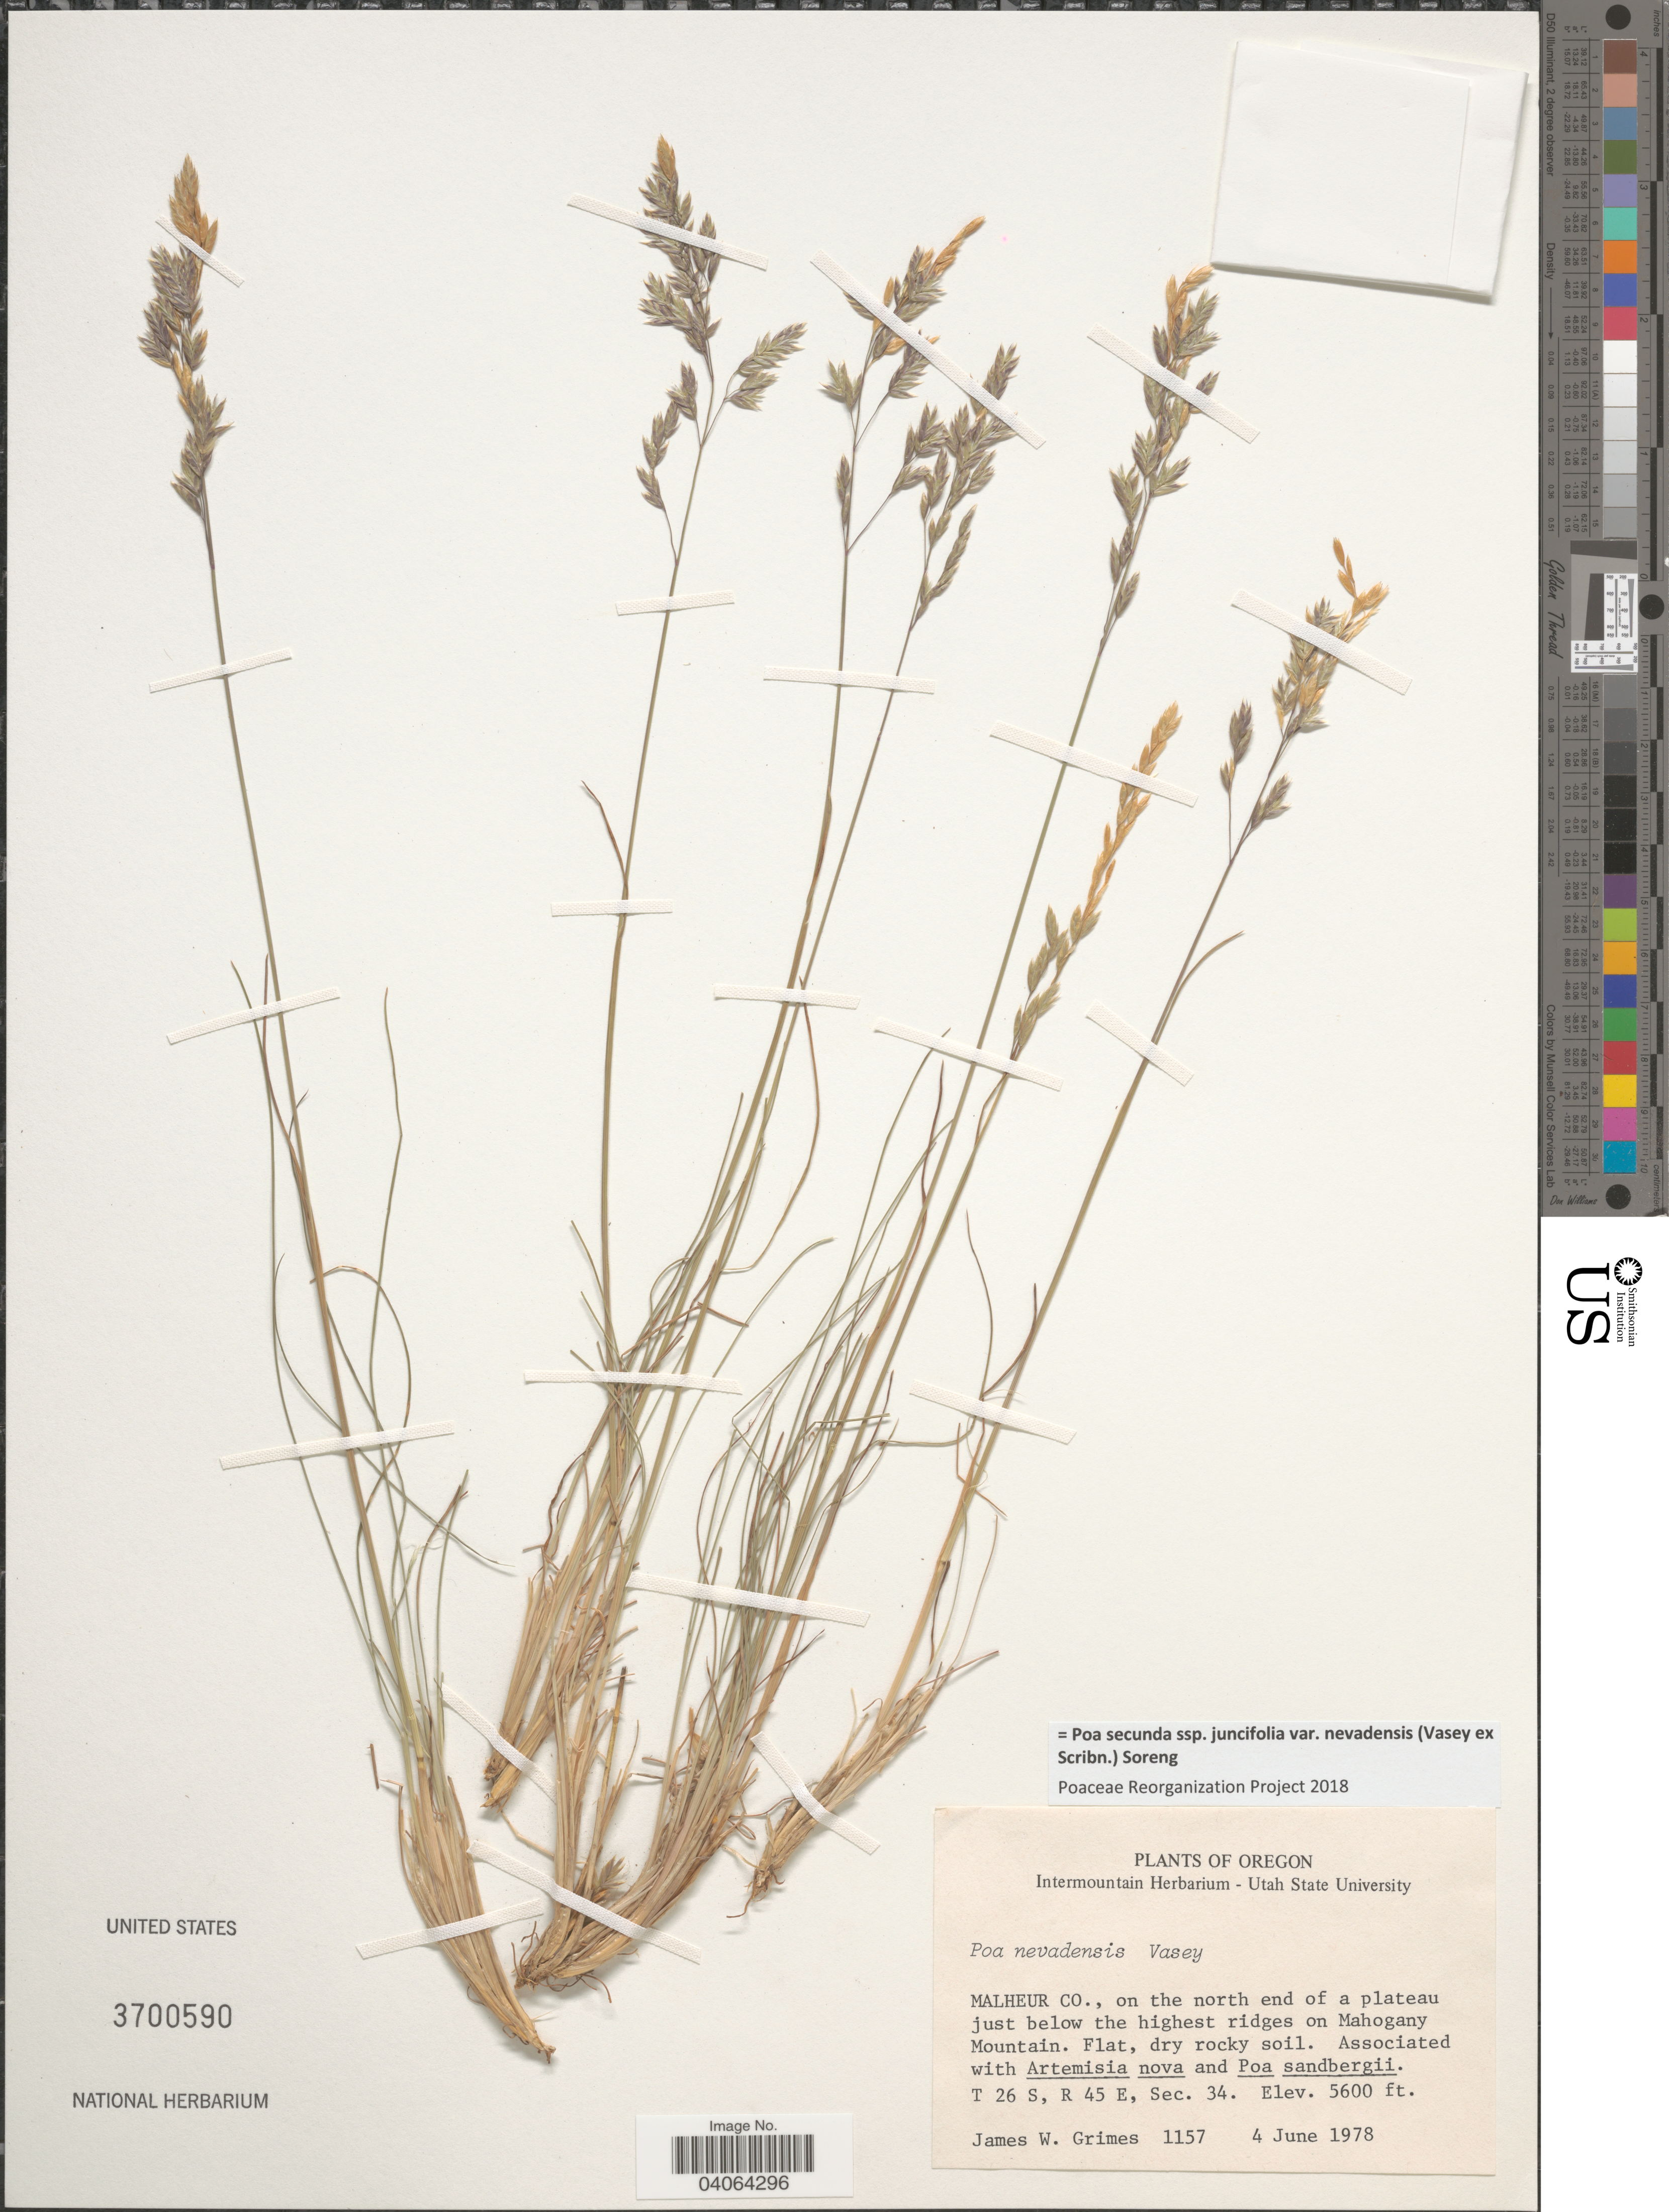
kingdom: Plantae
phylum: Tracheophyta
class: Liliopsida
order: Poales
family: Poaceae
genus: Poa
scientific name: Poa secunda subsp. juncifolia var. nevadensis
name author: (Vasey ex Scribn.) Soreng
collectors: J. W. Grimes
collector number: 1157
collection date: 1978-06-04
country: United States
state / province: Oregon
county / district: Malheur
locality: Malheur Co., on the north end of a plateau just below the highest ridges on Mahogany Mountain. T 26 S, R 45 E, Sec. 34.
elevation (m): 1707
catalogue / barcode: US 3700590